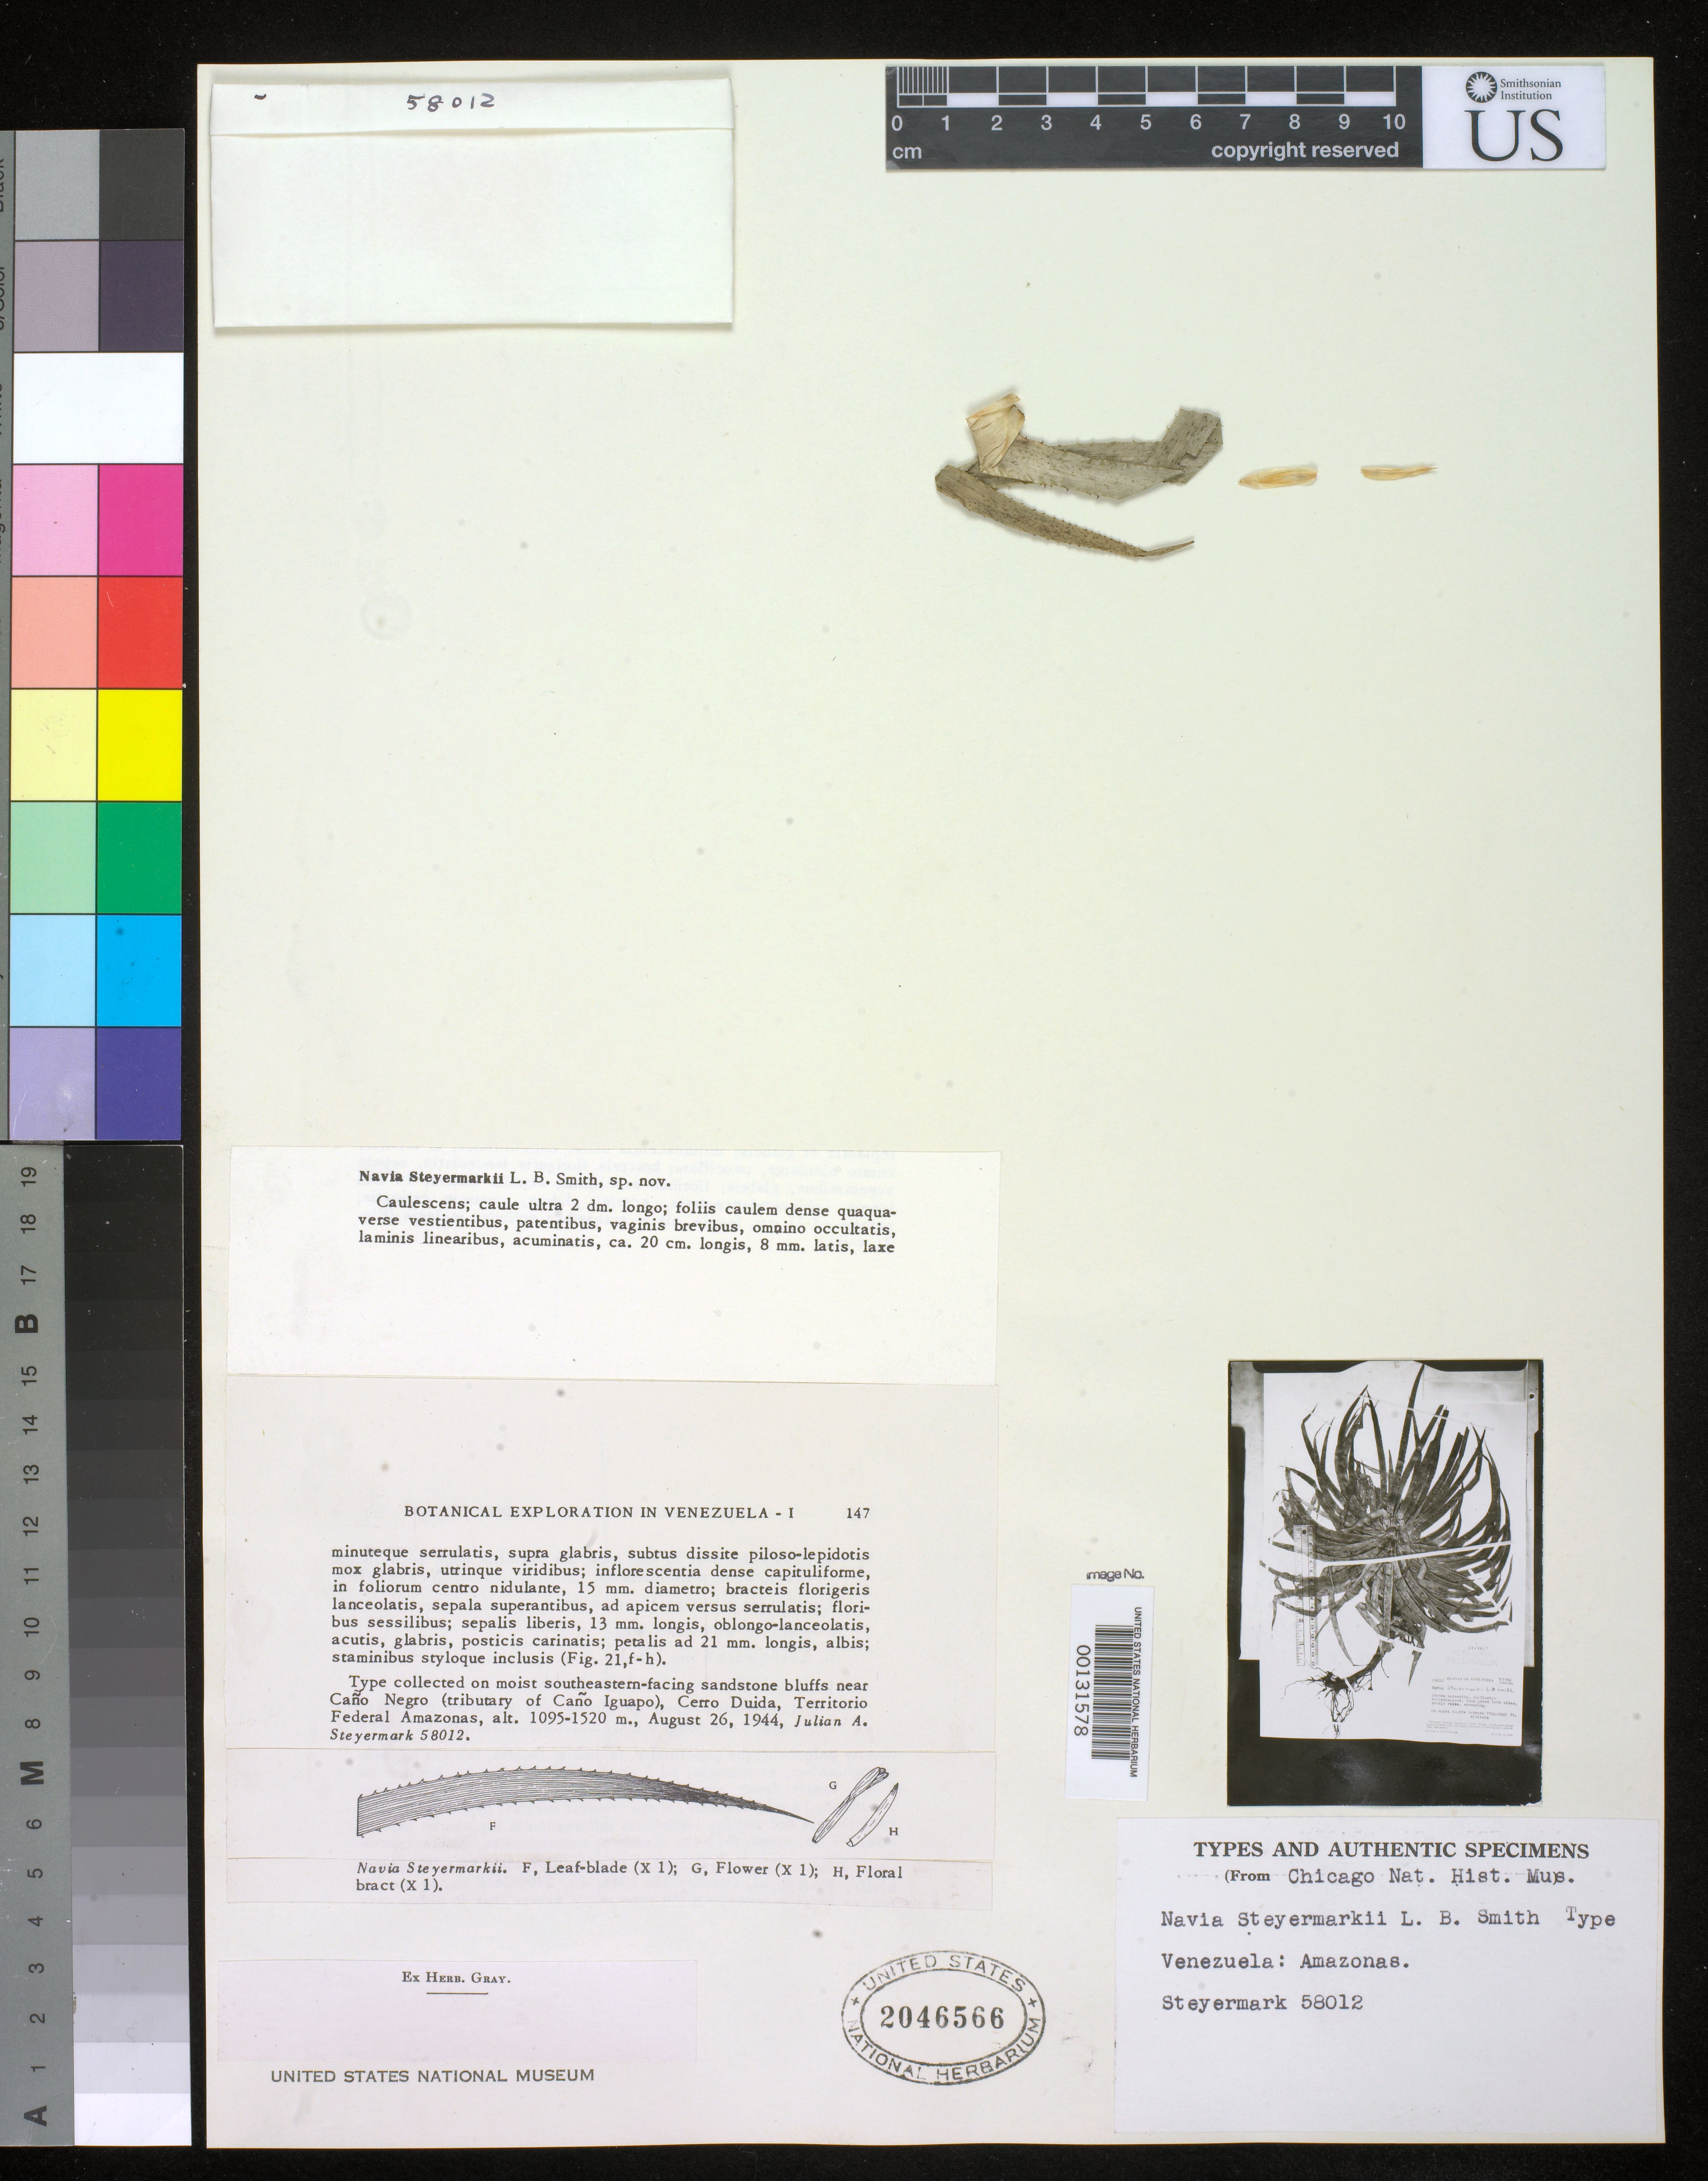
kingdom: Plantae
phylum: Tracheophyta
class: Liliopsida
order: Poales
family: Bromeliaceae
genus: Navia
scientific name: Navia steyermarkii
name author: L.B. Sm.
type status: Isotype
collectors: J. Steyermark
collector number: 58012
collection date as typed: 26 Aug 1944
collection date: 1944-08-26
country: Venezuela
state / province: Amazonas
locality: Near Cano Negro, tributary of Cano Iguapo, Cerro Duida.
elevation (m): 1095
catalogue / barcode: US 2046566